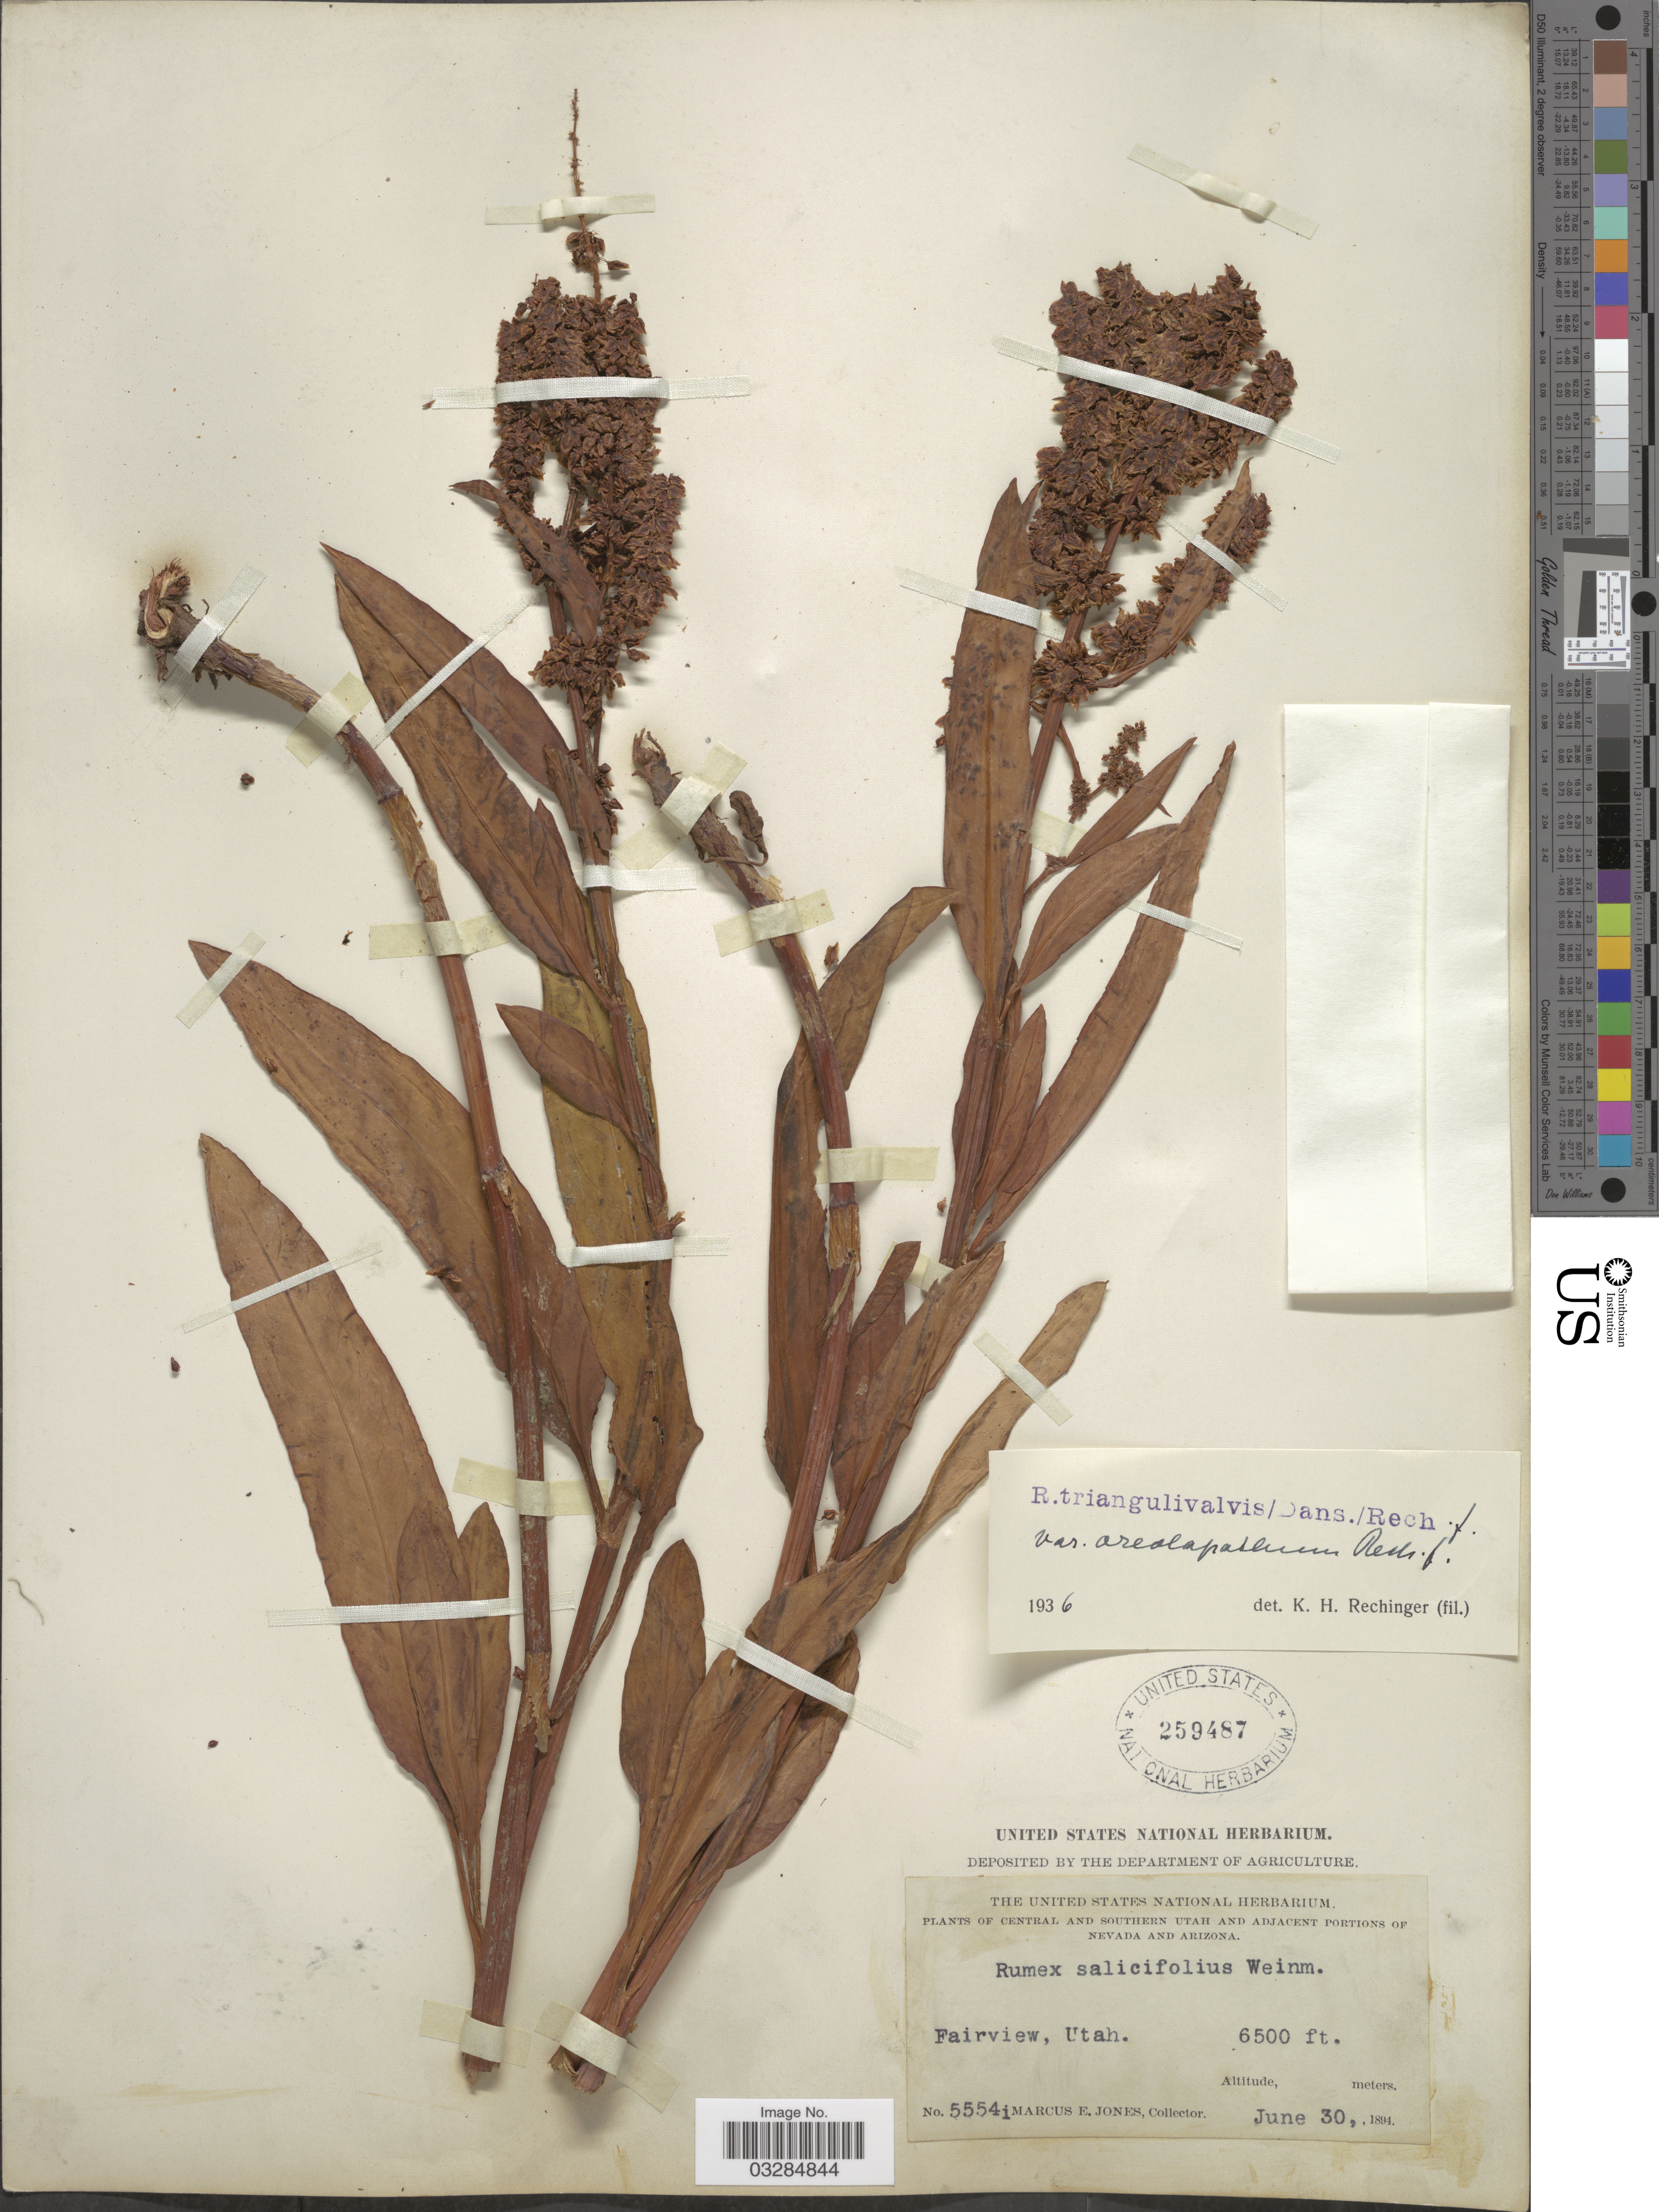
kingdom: Plantae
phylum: Tracheophyta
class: Magnoliopsida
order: Caryophyllales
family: Polygonaceae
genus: Rumex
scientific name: Rumex triangulivalvis var. oreolapathum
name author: Rech. f.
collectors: M. E. Jones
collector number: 5554i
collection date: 1894-06-30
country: United States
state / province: Utah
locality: Central and southern Utah. Fairview.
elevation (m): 1981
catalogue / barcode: US 259487